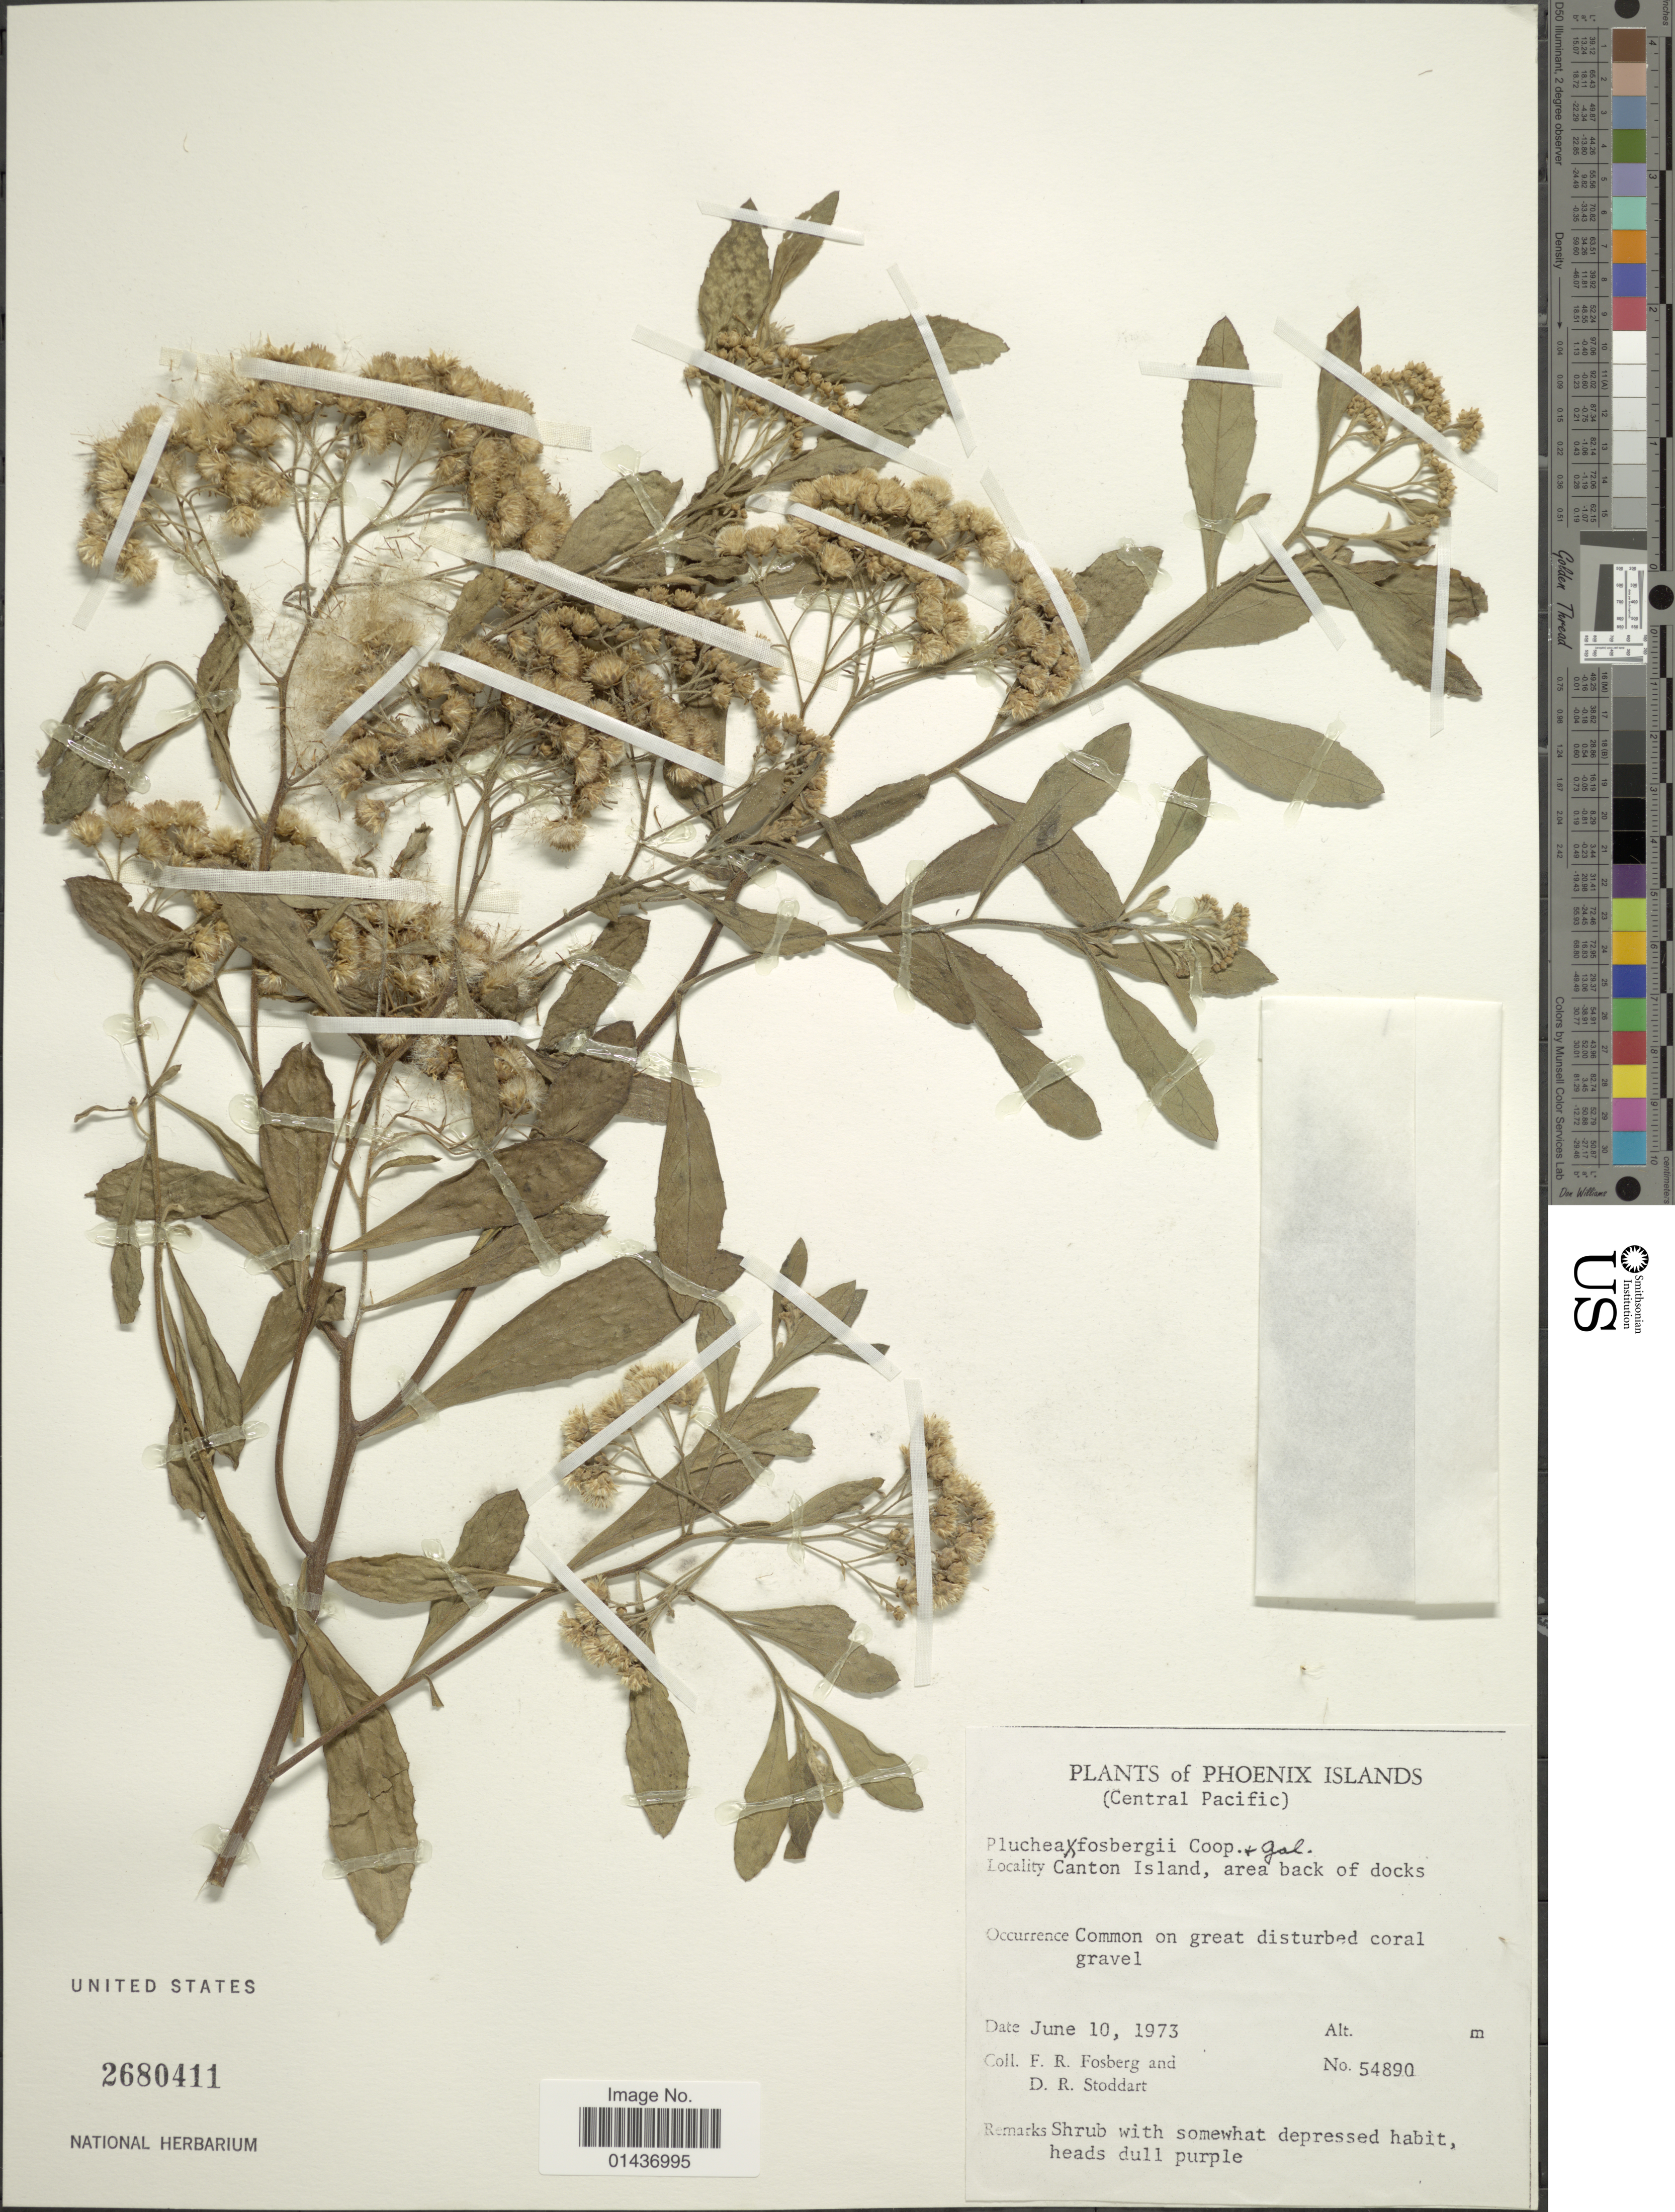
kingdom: Plantae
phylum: Tracheophyta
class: Magnoliopsida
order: Asterales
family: Asteraceae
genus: Pluchea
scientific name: Pluchea x fosbergii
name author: Cooperr. & Galang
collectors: F. R. Fosberg & D. R. Stoddart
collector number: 54890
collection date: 1973-06-10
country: Kiribati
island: Kanton [Canton] Atoll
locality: Phoenix Islands, (Central Pacific), Canton Island, area back of docks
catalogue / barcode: US 2680411